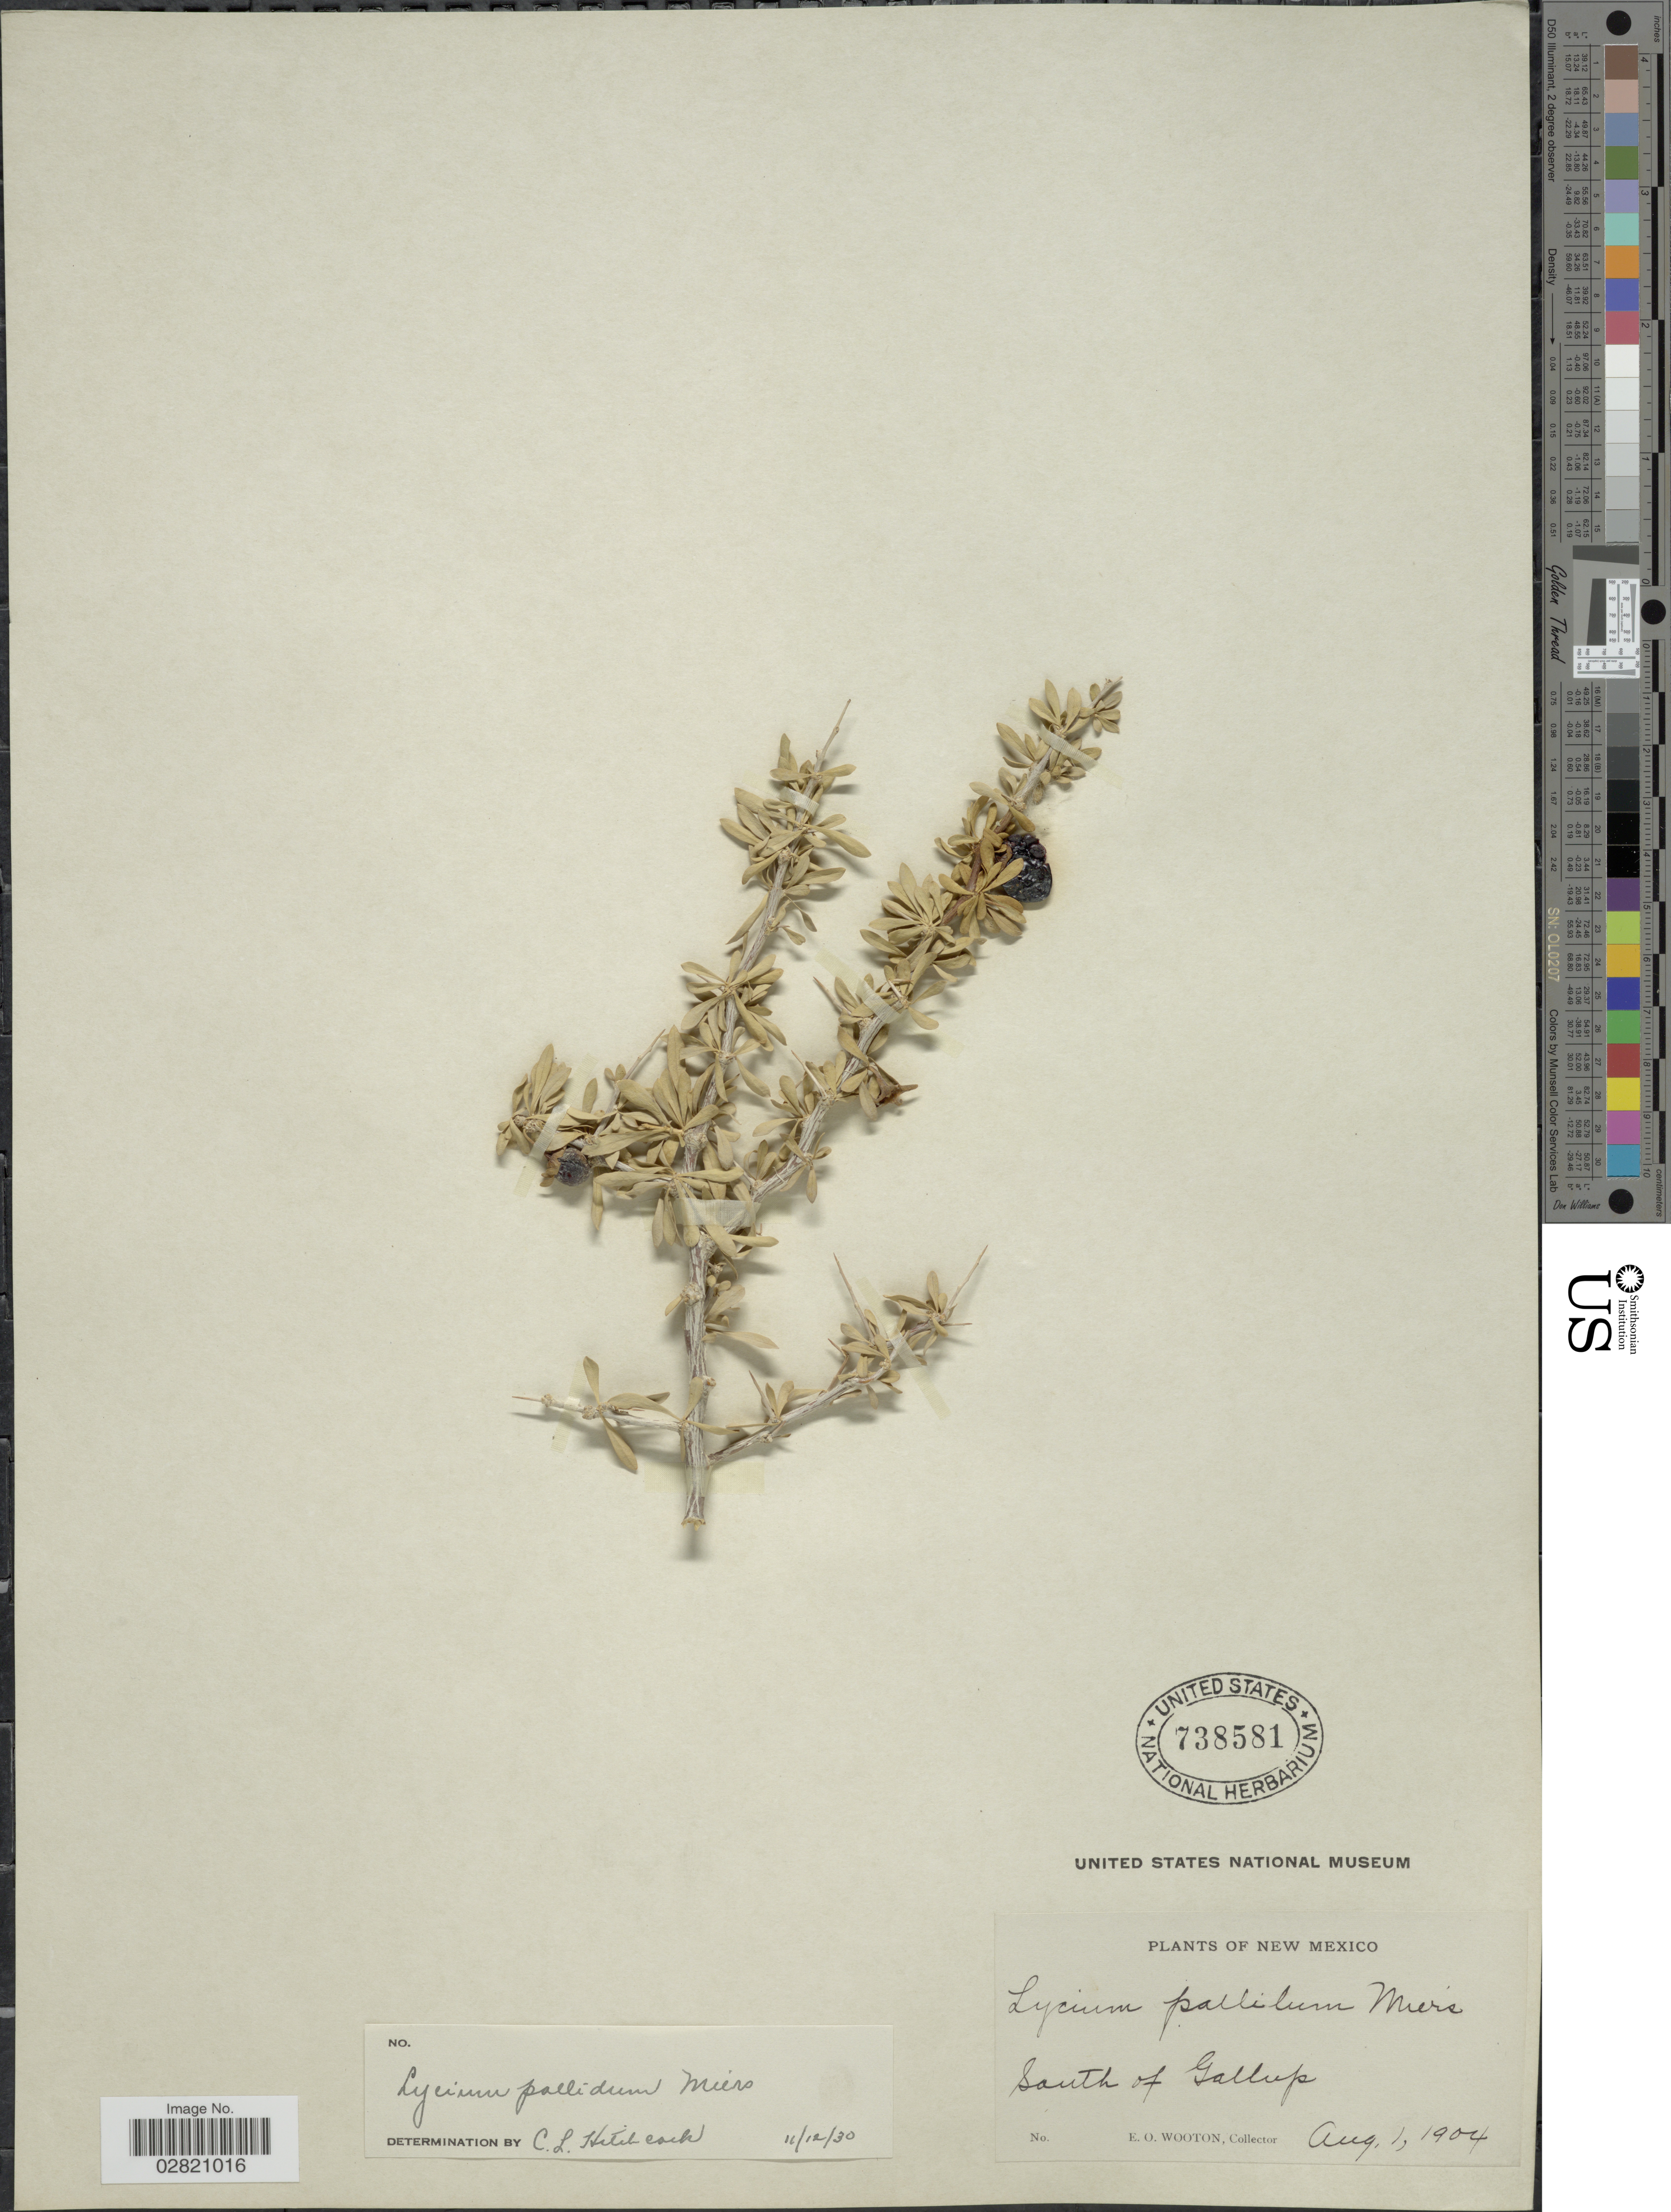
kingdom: Plantae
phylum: Tracheophyta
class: Magnoliopsida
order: Solanales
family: Solanaceae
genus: Lycium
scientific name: Lycium pallidum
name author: Miers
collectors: E. O. Wooton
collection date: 1904-08-01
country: United States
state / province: New Mexico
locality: South of Gallup.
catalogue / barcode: US 738581